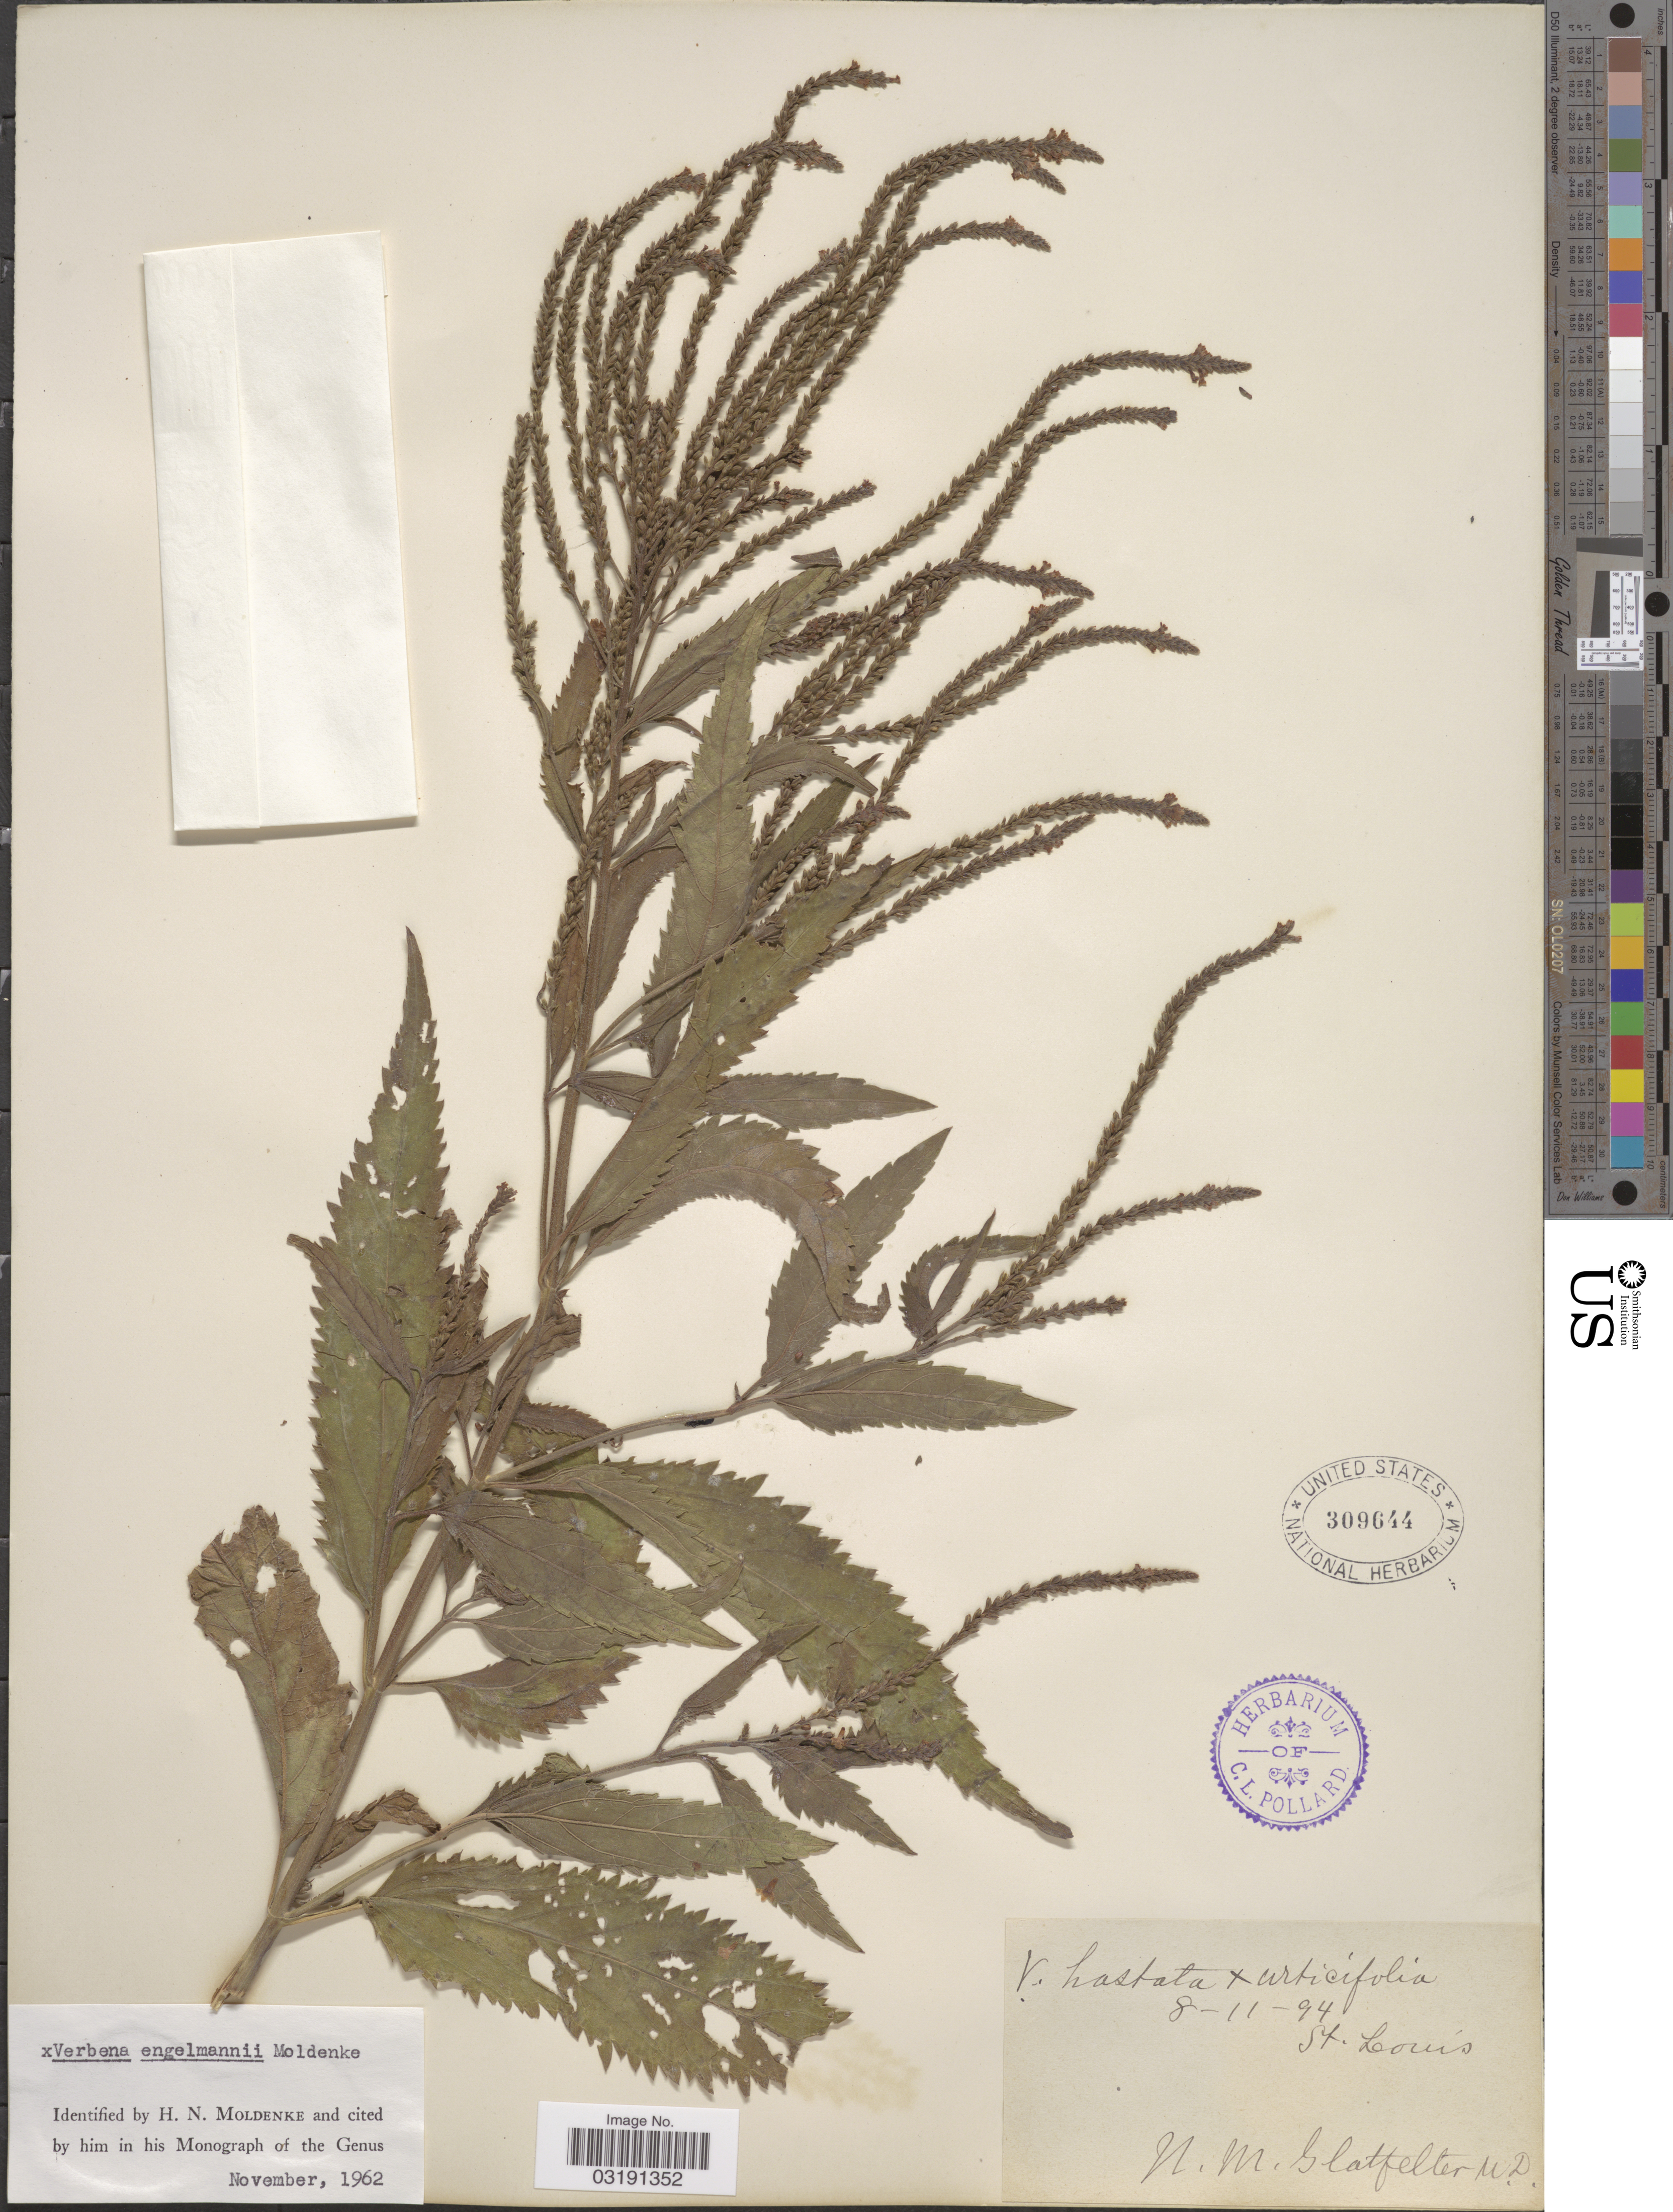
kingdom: Plantae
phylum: Tracheophyta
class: Magnoliopsida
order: Lamiales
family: Verbenaceae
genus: Verbena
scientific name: Verbena engelmannii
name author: Moldenke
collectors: N. M. Glatfelter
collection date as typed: Transcribed d/m/y: 11/8/94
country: United States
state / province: Missouri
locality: St. Louis.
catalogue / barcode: US 309644